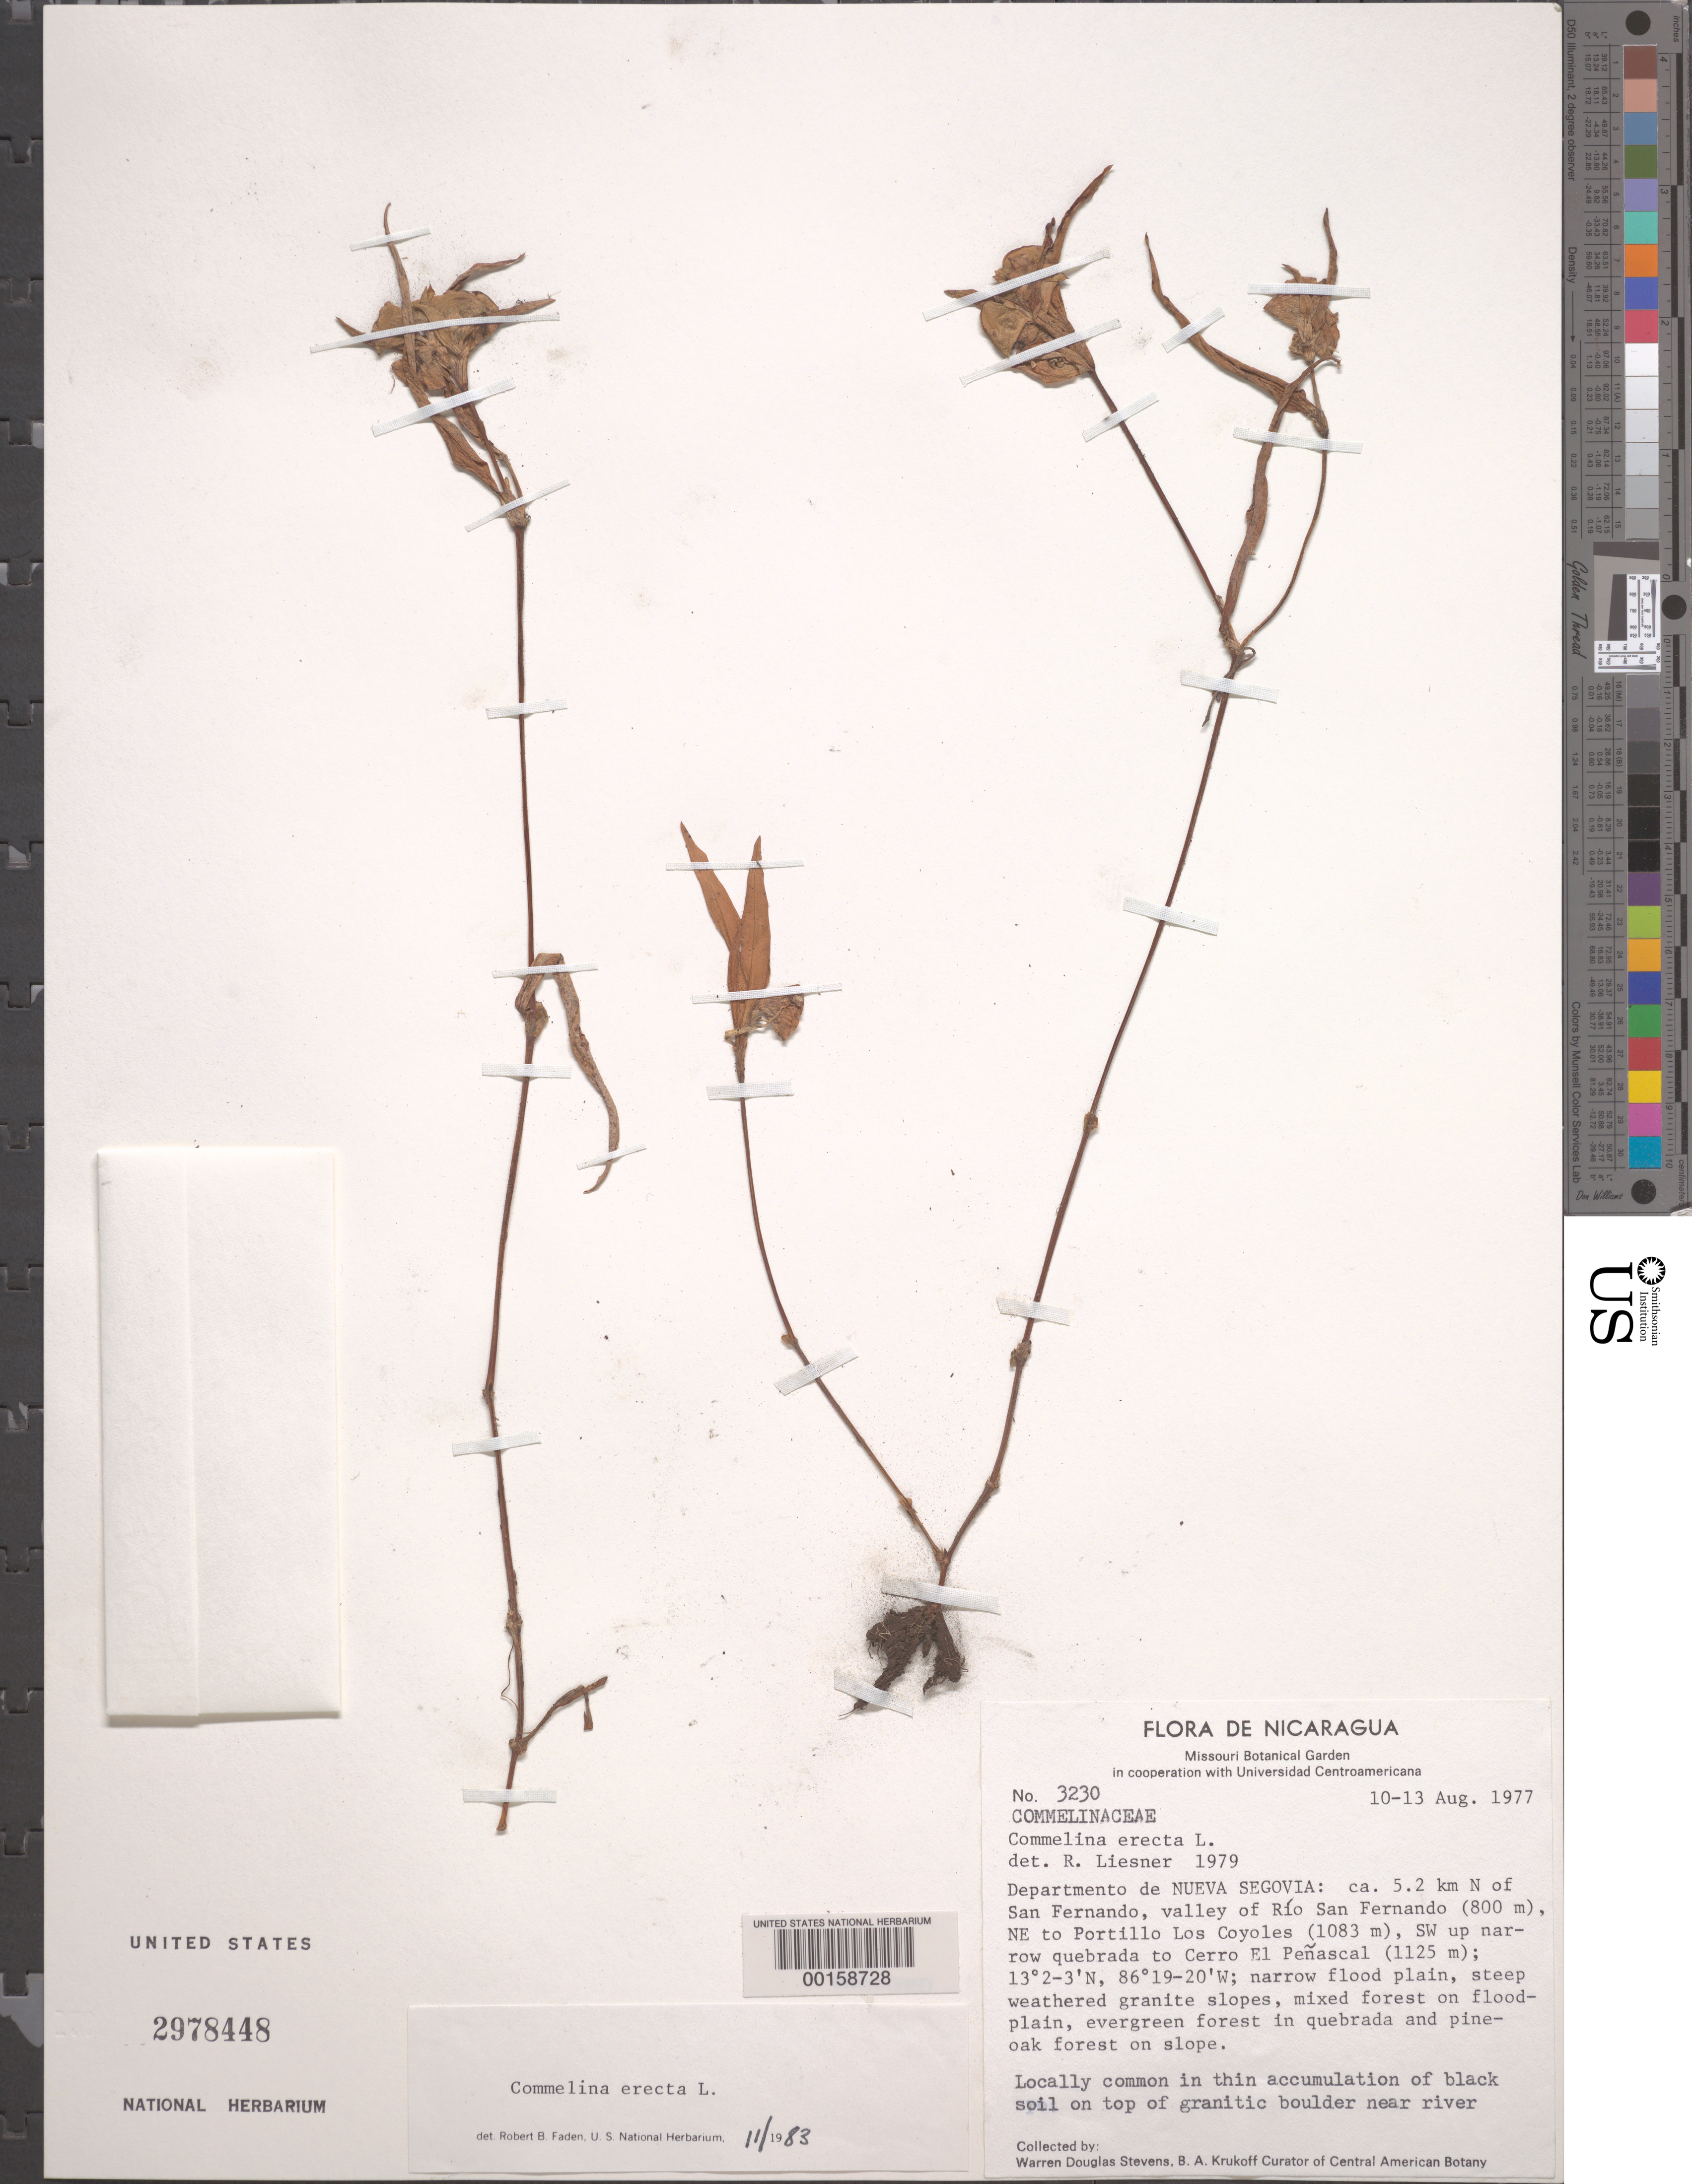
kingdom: Plantae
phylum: Tracheophyta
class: Liliopsida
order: Commelinales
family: Commelinaceae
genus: Commelina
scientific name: Commelina erecta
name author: L.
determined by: Faden, Robert B., (US), Smithsonian Institution - National Museum of Natural History (UNITED STATES)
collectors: W. D. Stevens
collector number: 3230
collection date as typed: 10 Aug 1977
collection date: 1977-08-10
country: Nicaragua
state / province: Nueva Segovia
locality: N of san fernando, valley of rio san fernando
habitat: Black soil, granitic boulder near river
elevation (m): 800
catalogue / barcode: US 2978448